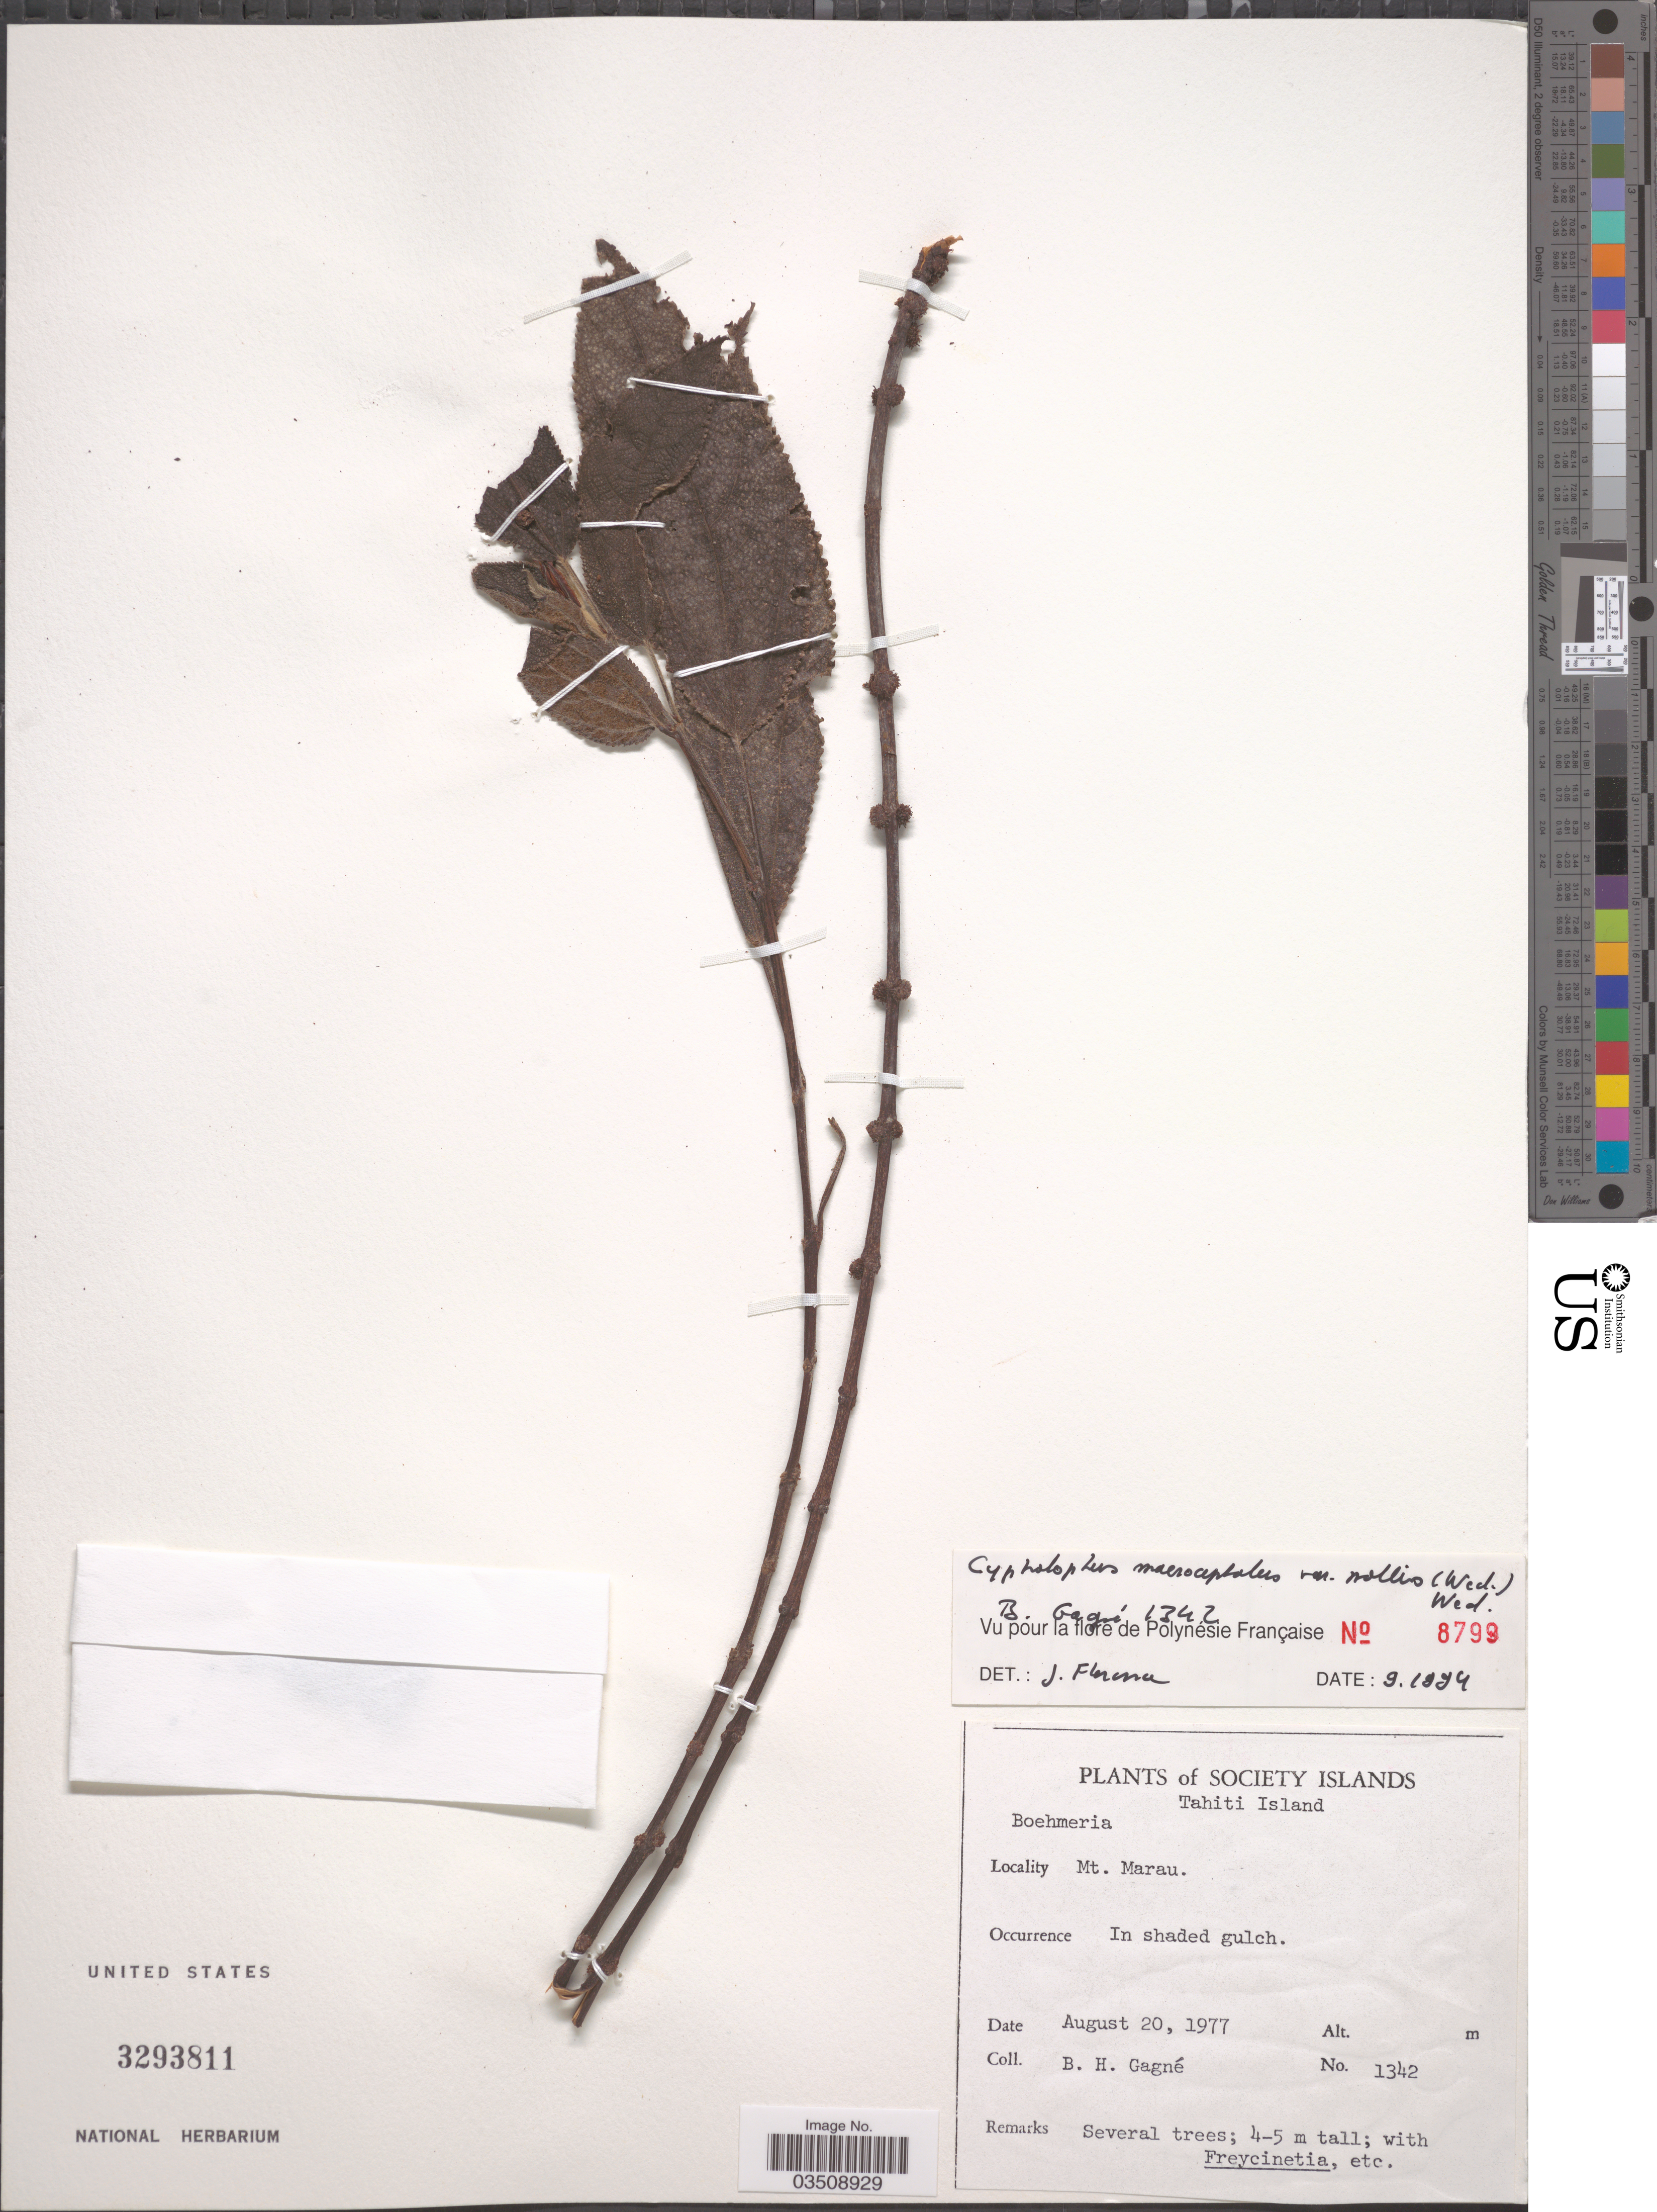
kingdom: Plantae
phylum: Tracheophyta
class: Magnoliopsida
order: Rosales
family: Urticaceae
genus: Cypholophus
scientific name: Cypholophus macrocephalus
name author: Wedd.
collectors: B. H. Gagné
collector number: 1342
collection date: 1977-08-20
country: French Polynesia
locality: Society Islands. Tahiti Island. Mt. Marau.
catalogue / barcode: US 3293811